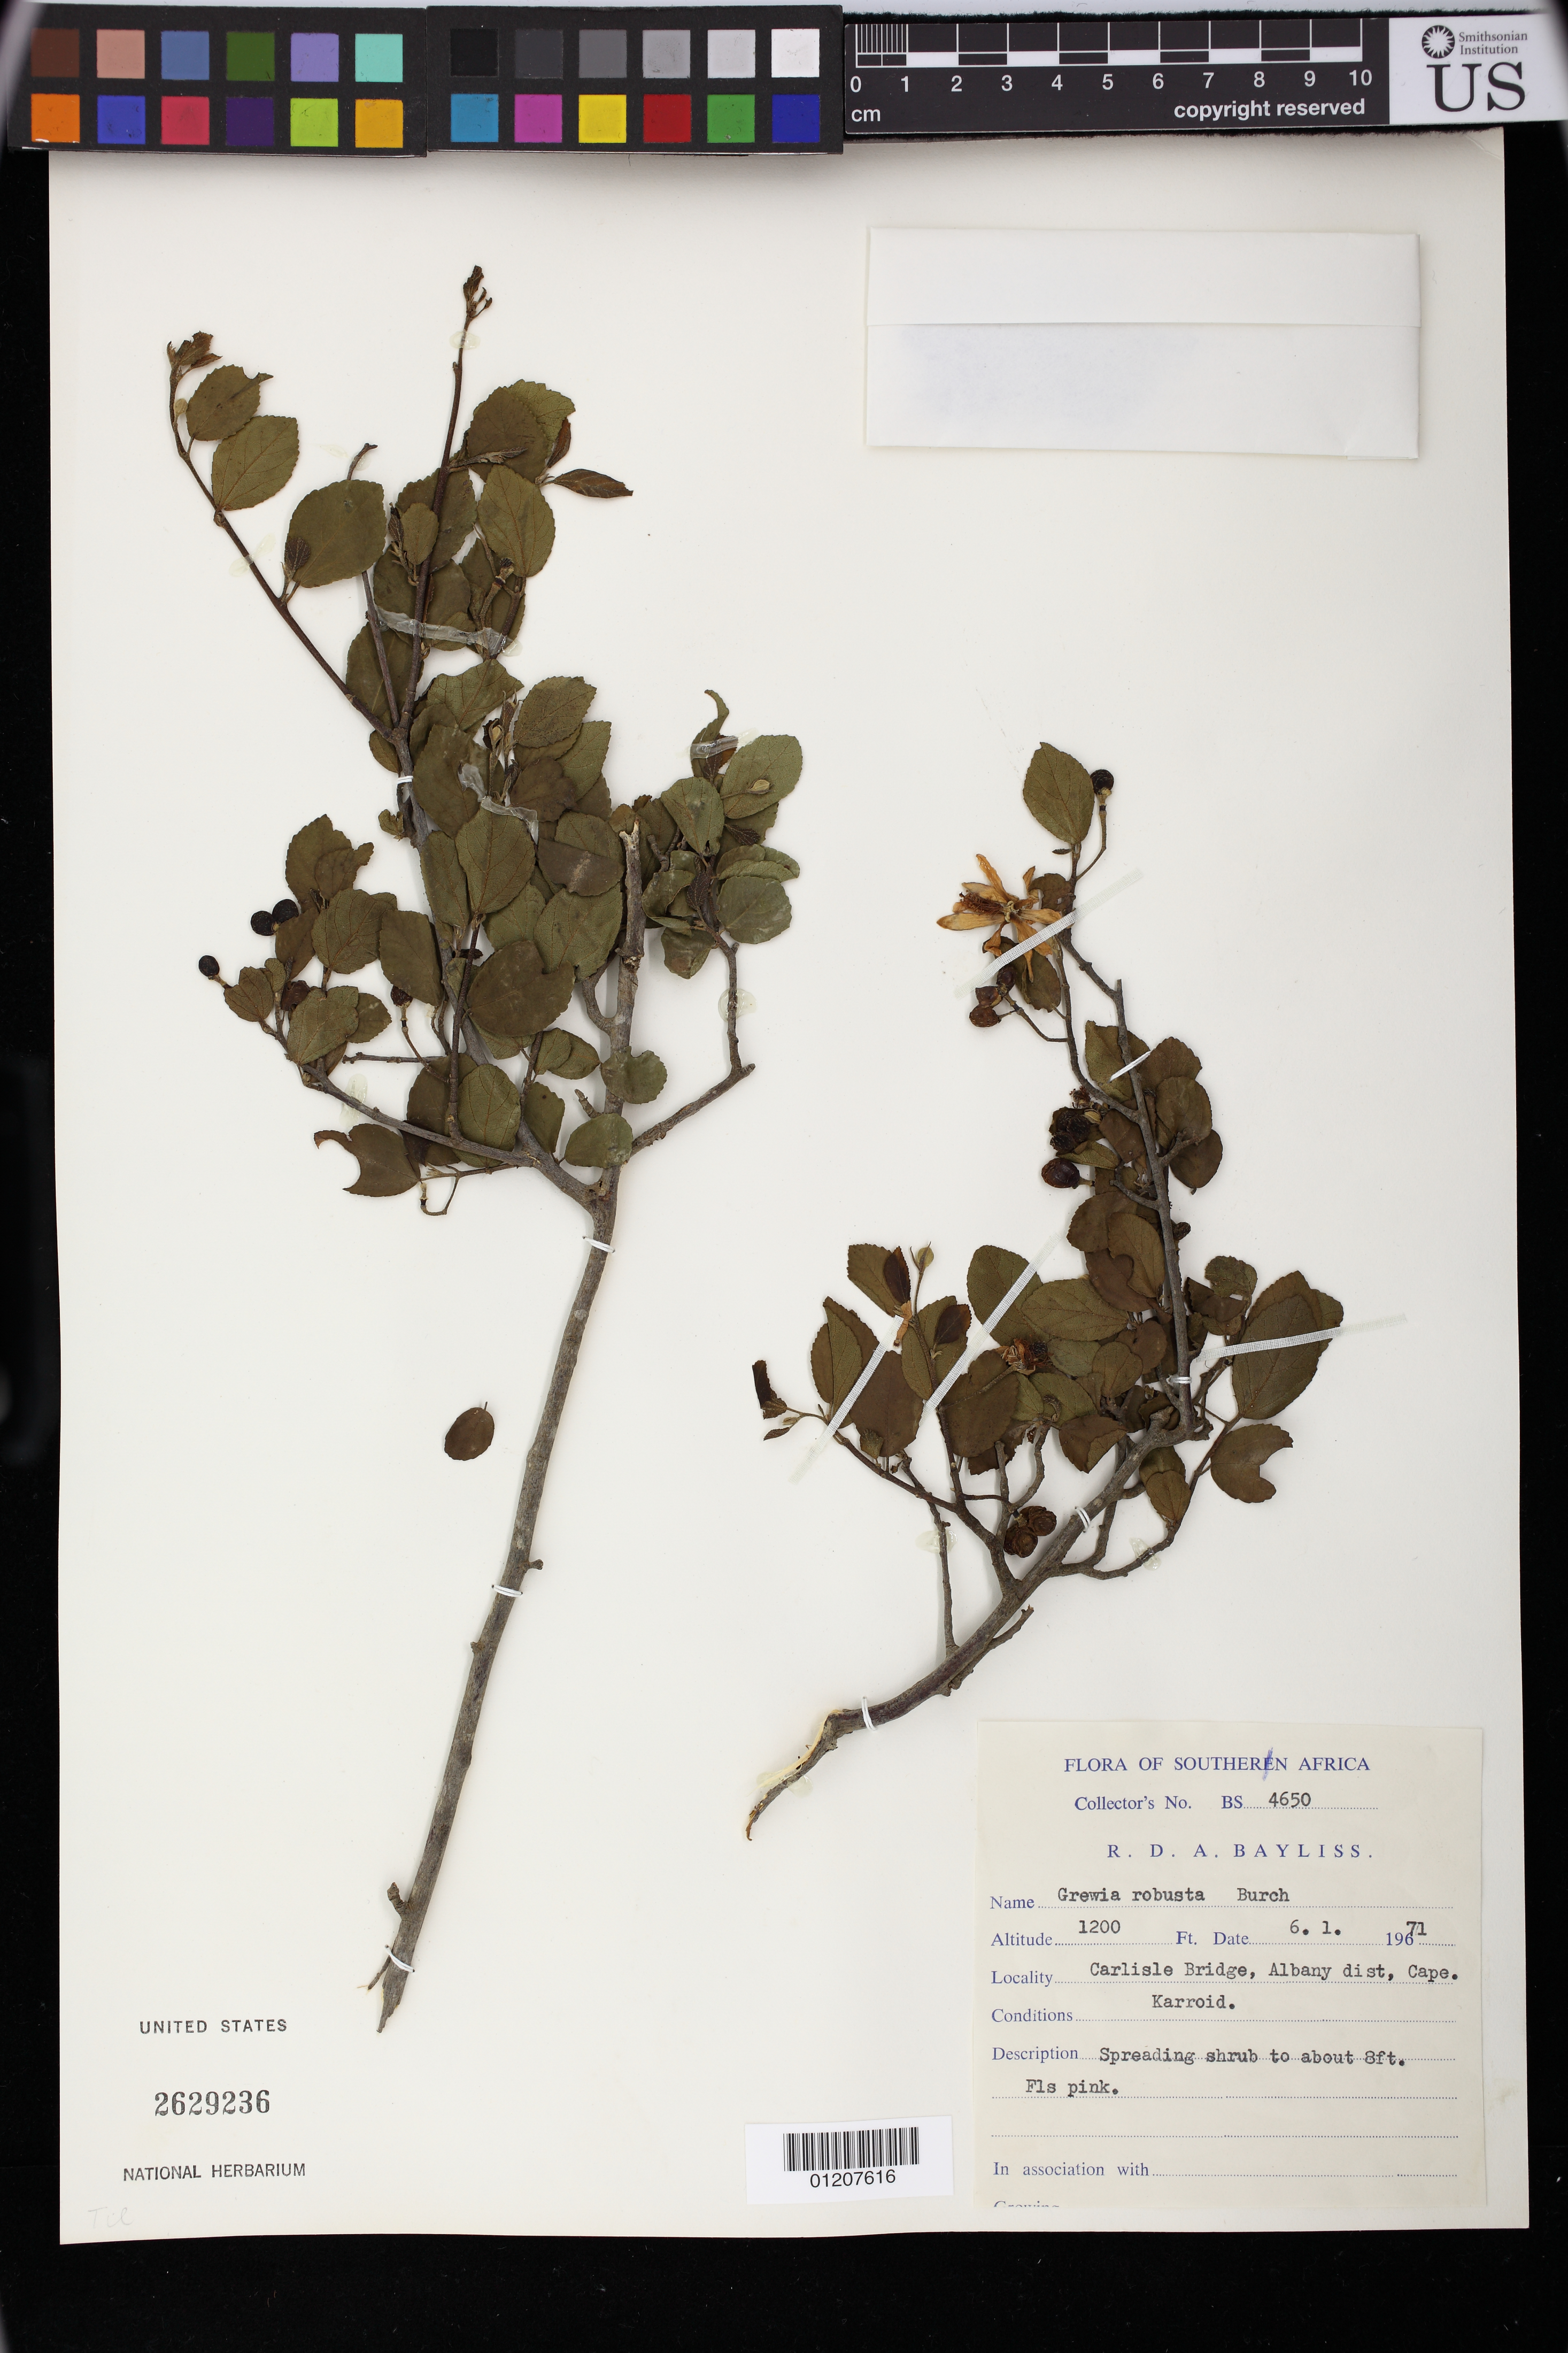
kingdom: Plantae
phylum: Tracheophyta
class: Magnoliopsida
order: Malvales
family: Malvaceae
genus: Grewia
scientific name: Grewia robusta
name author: Burch.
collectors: R. D. Bayliss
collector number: BS4650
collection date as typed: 06 Jan 1971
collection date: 1971-01-06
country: South Africa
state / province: Eastern Cape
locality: Carlisle Bridge, Albany dist, Cape.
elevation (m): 366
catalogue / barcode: US 2629236